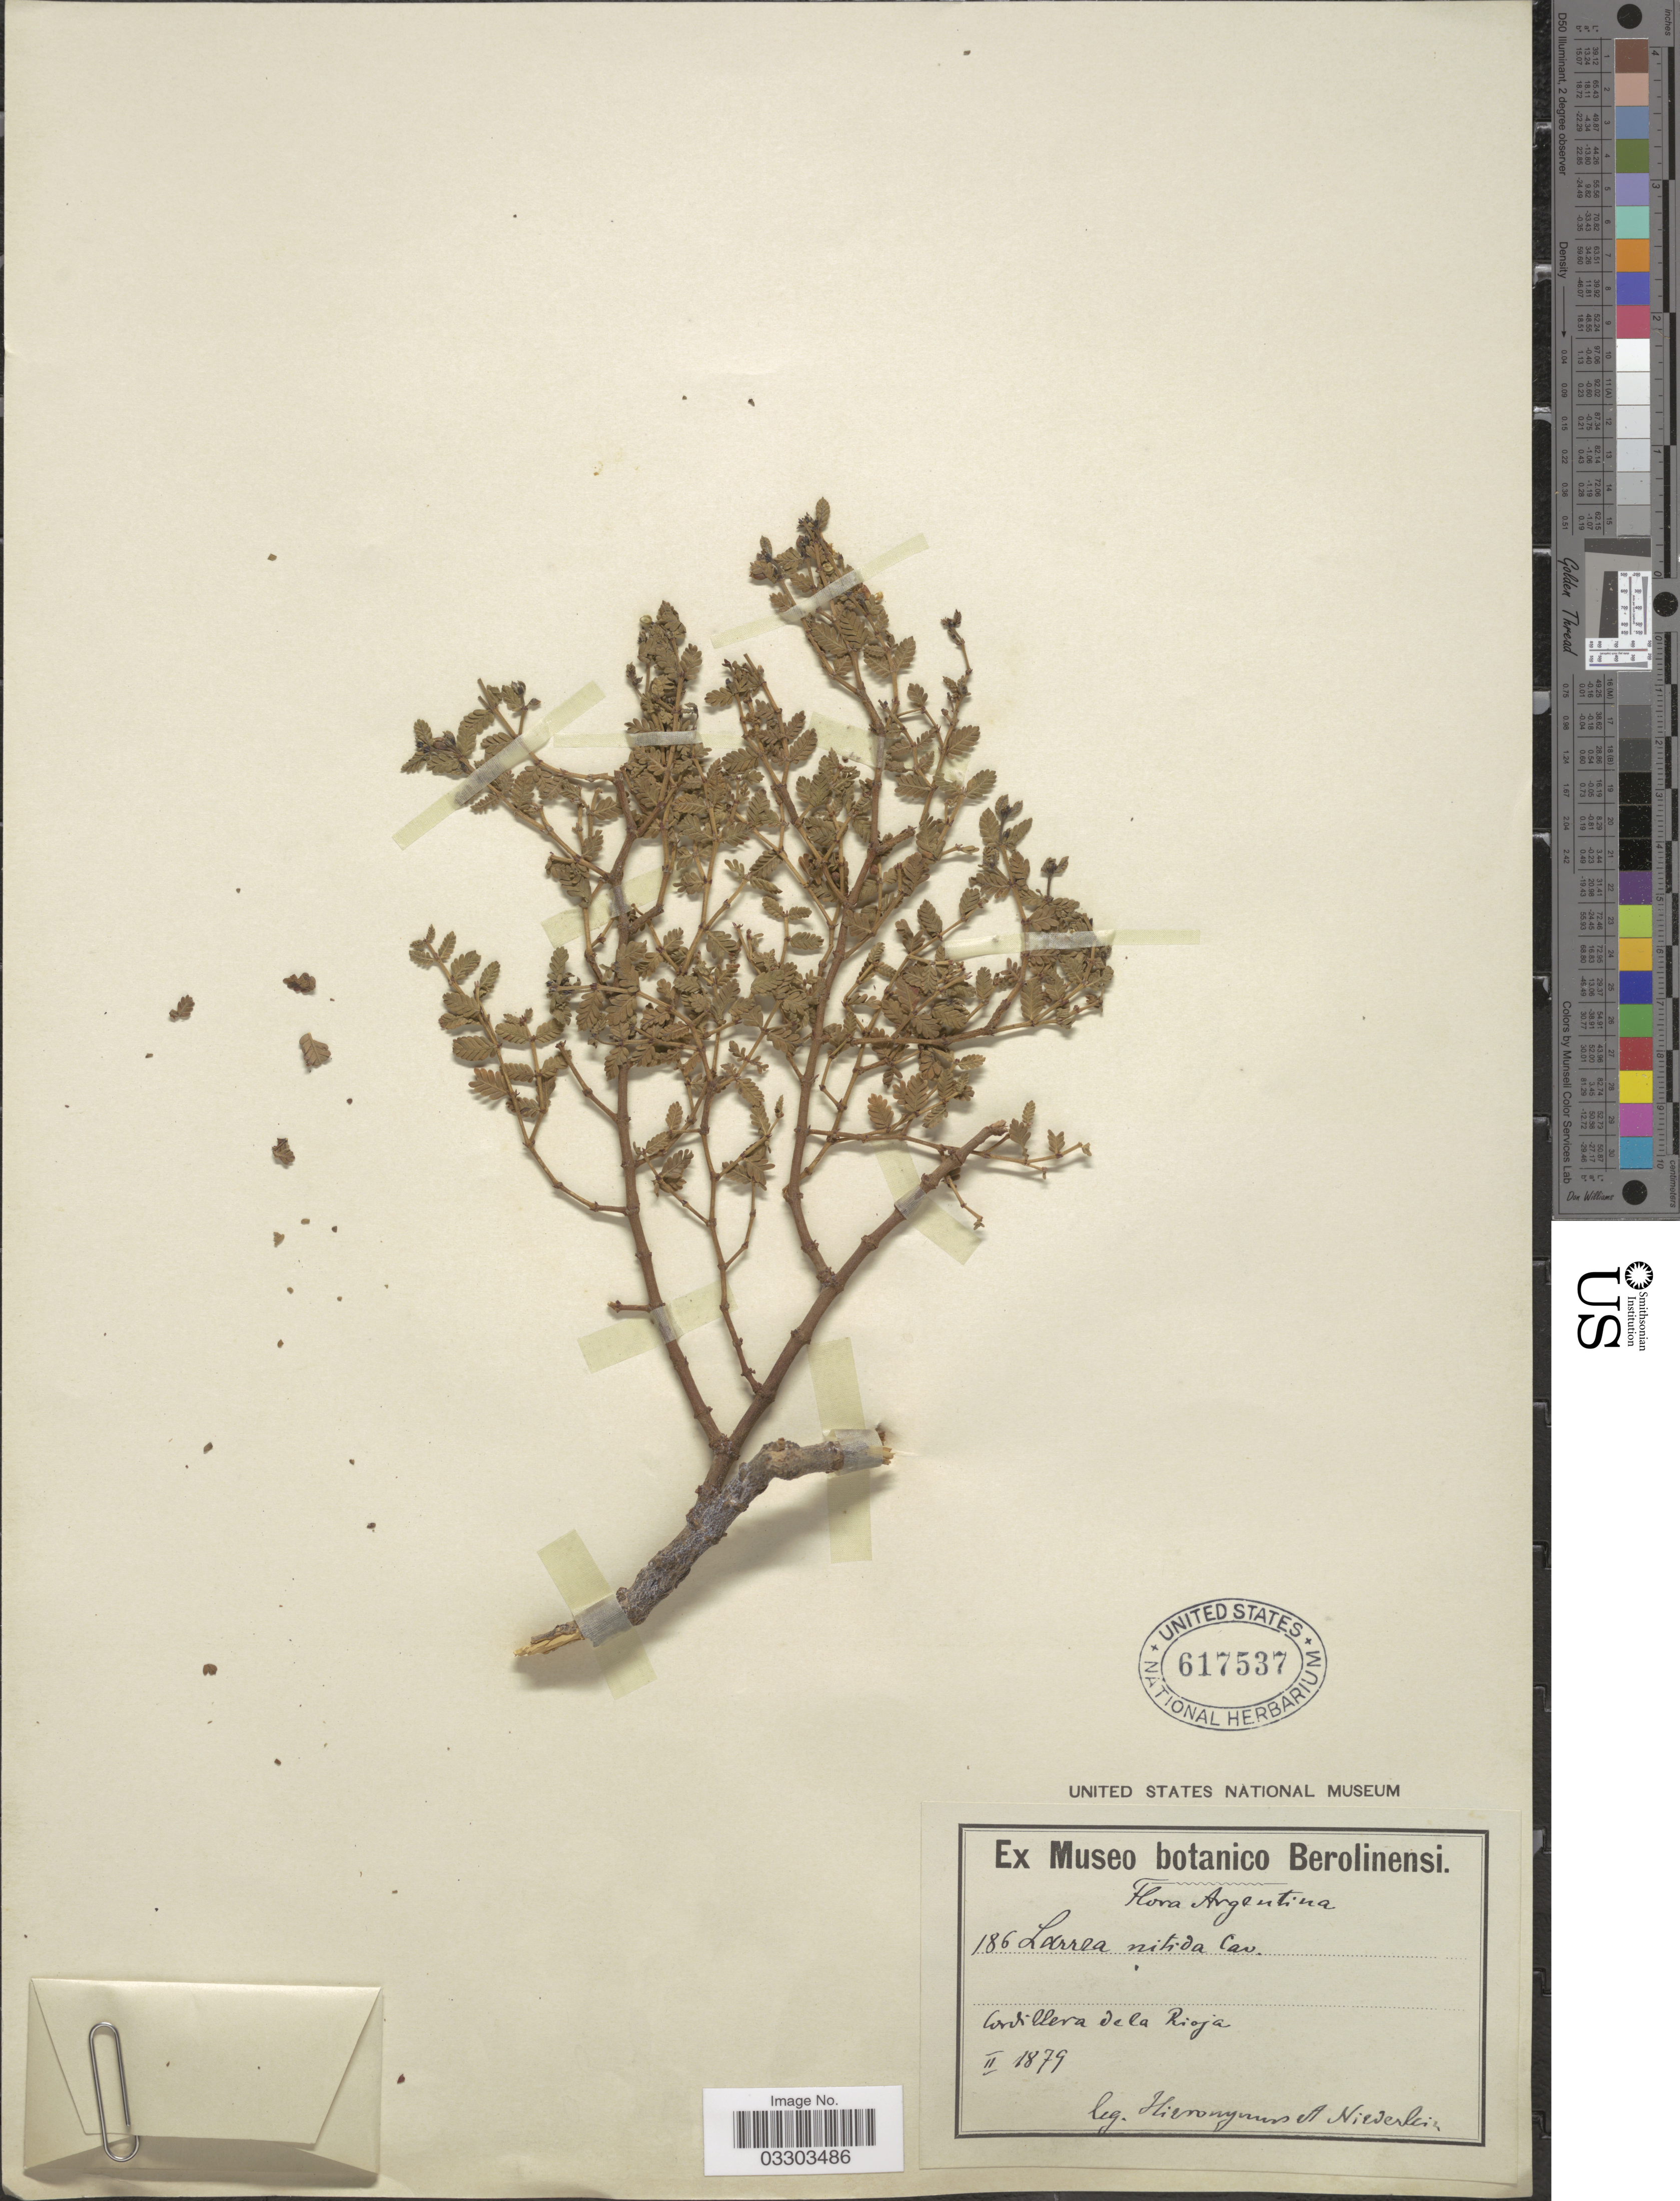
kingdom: Plantae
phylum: Tracheophyta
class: Magnoliopsida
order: Zygophyllales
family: Zygophyllaceae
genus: Larrea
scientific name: Larrea nitida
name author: Cav.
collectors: -. Hieronymus & Niederlein, --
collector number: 186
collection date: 1879-02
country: Argentina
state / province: La Rioja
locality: Cordillera de la Rioja.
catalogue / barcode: US 617537